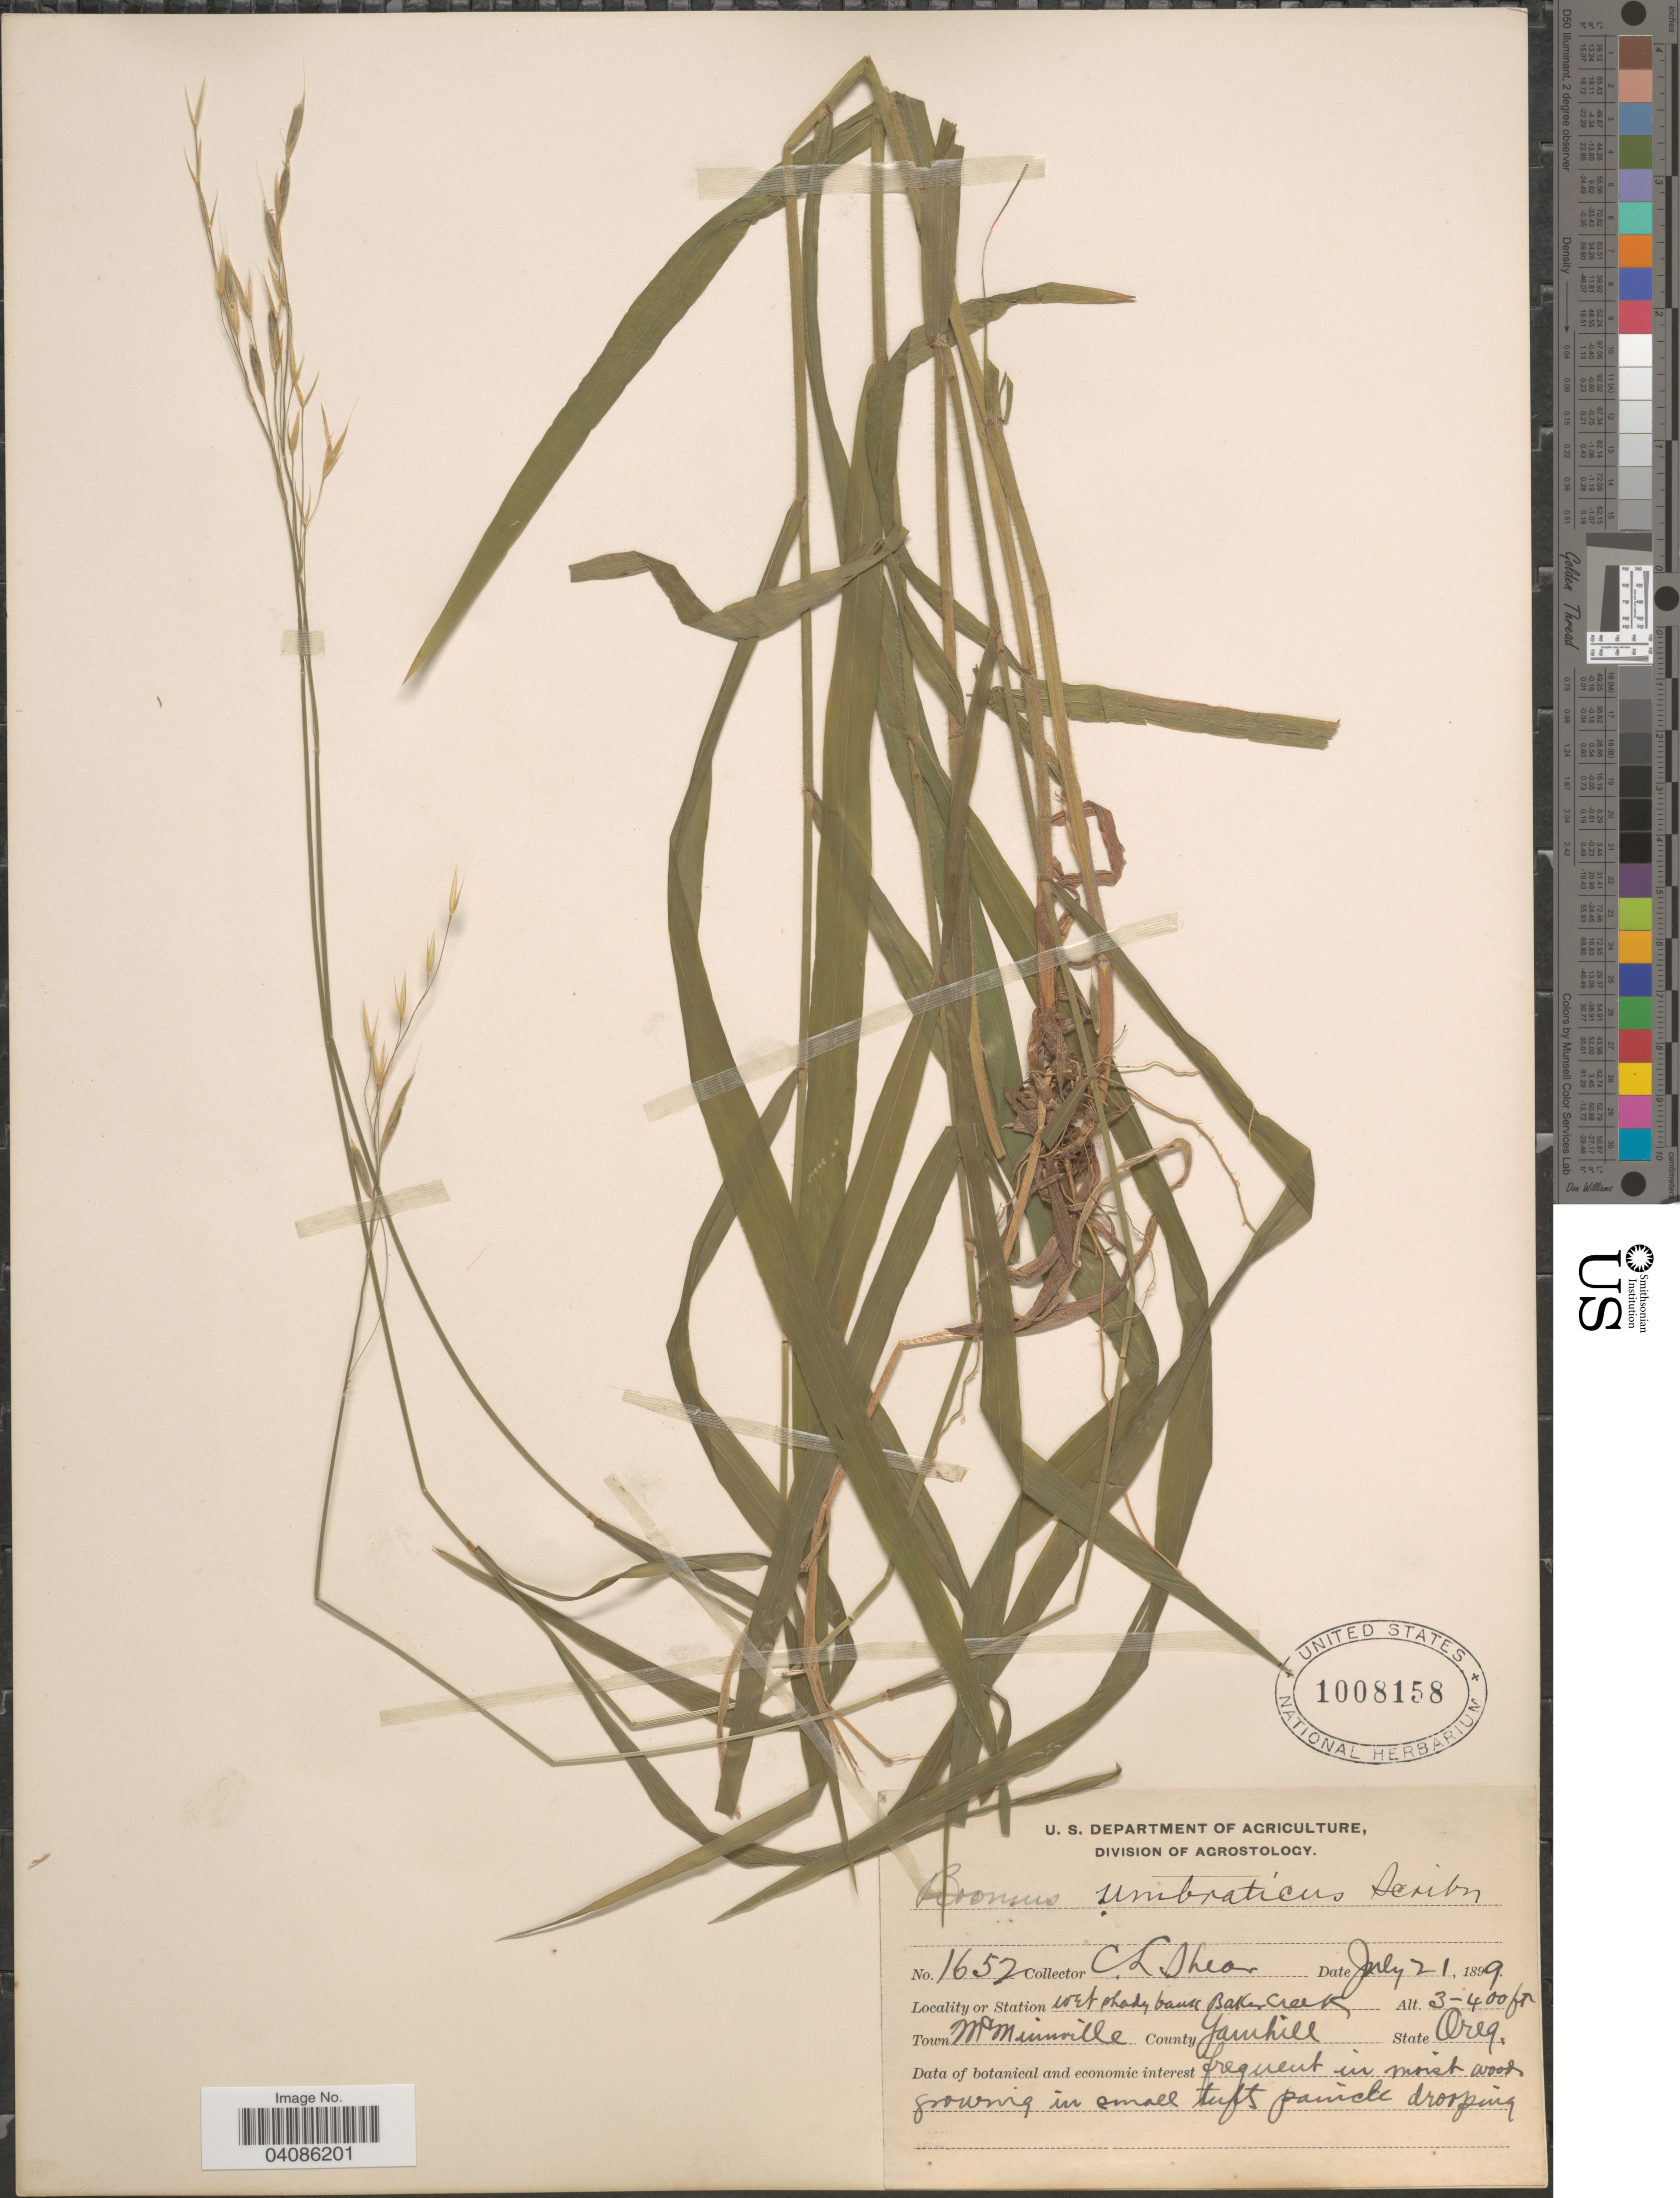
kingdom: Plantae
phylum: Tracheophyta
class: Liliopsida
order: Poales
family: Poaceae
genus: Bromus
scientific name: Bromus texensis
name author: (Shear) Hitchc.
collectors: C. L. Shear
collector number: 1652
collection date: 1899-07-21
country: United States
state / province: Oregon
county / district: Baker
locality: Wet shady bank Baker Creek. Town McMinnville. County Yamhill.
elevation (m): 91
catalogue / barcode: US 1008158